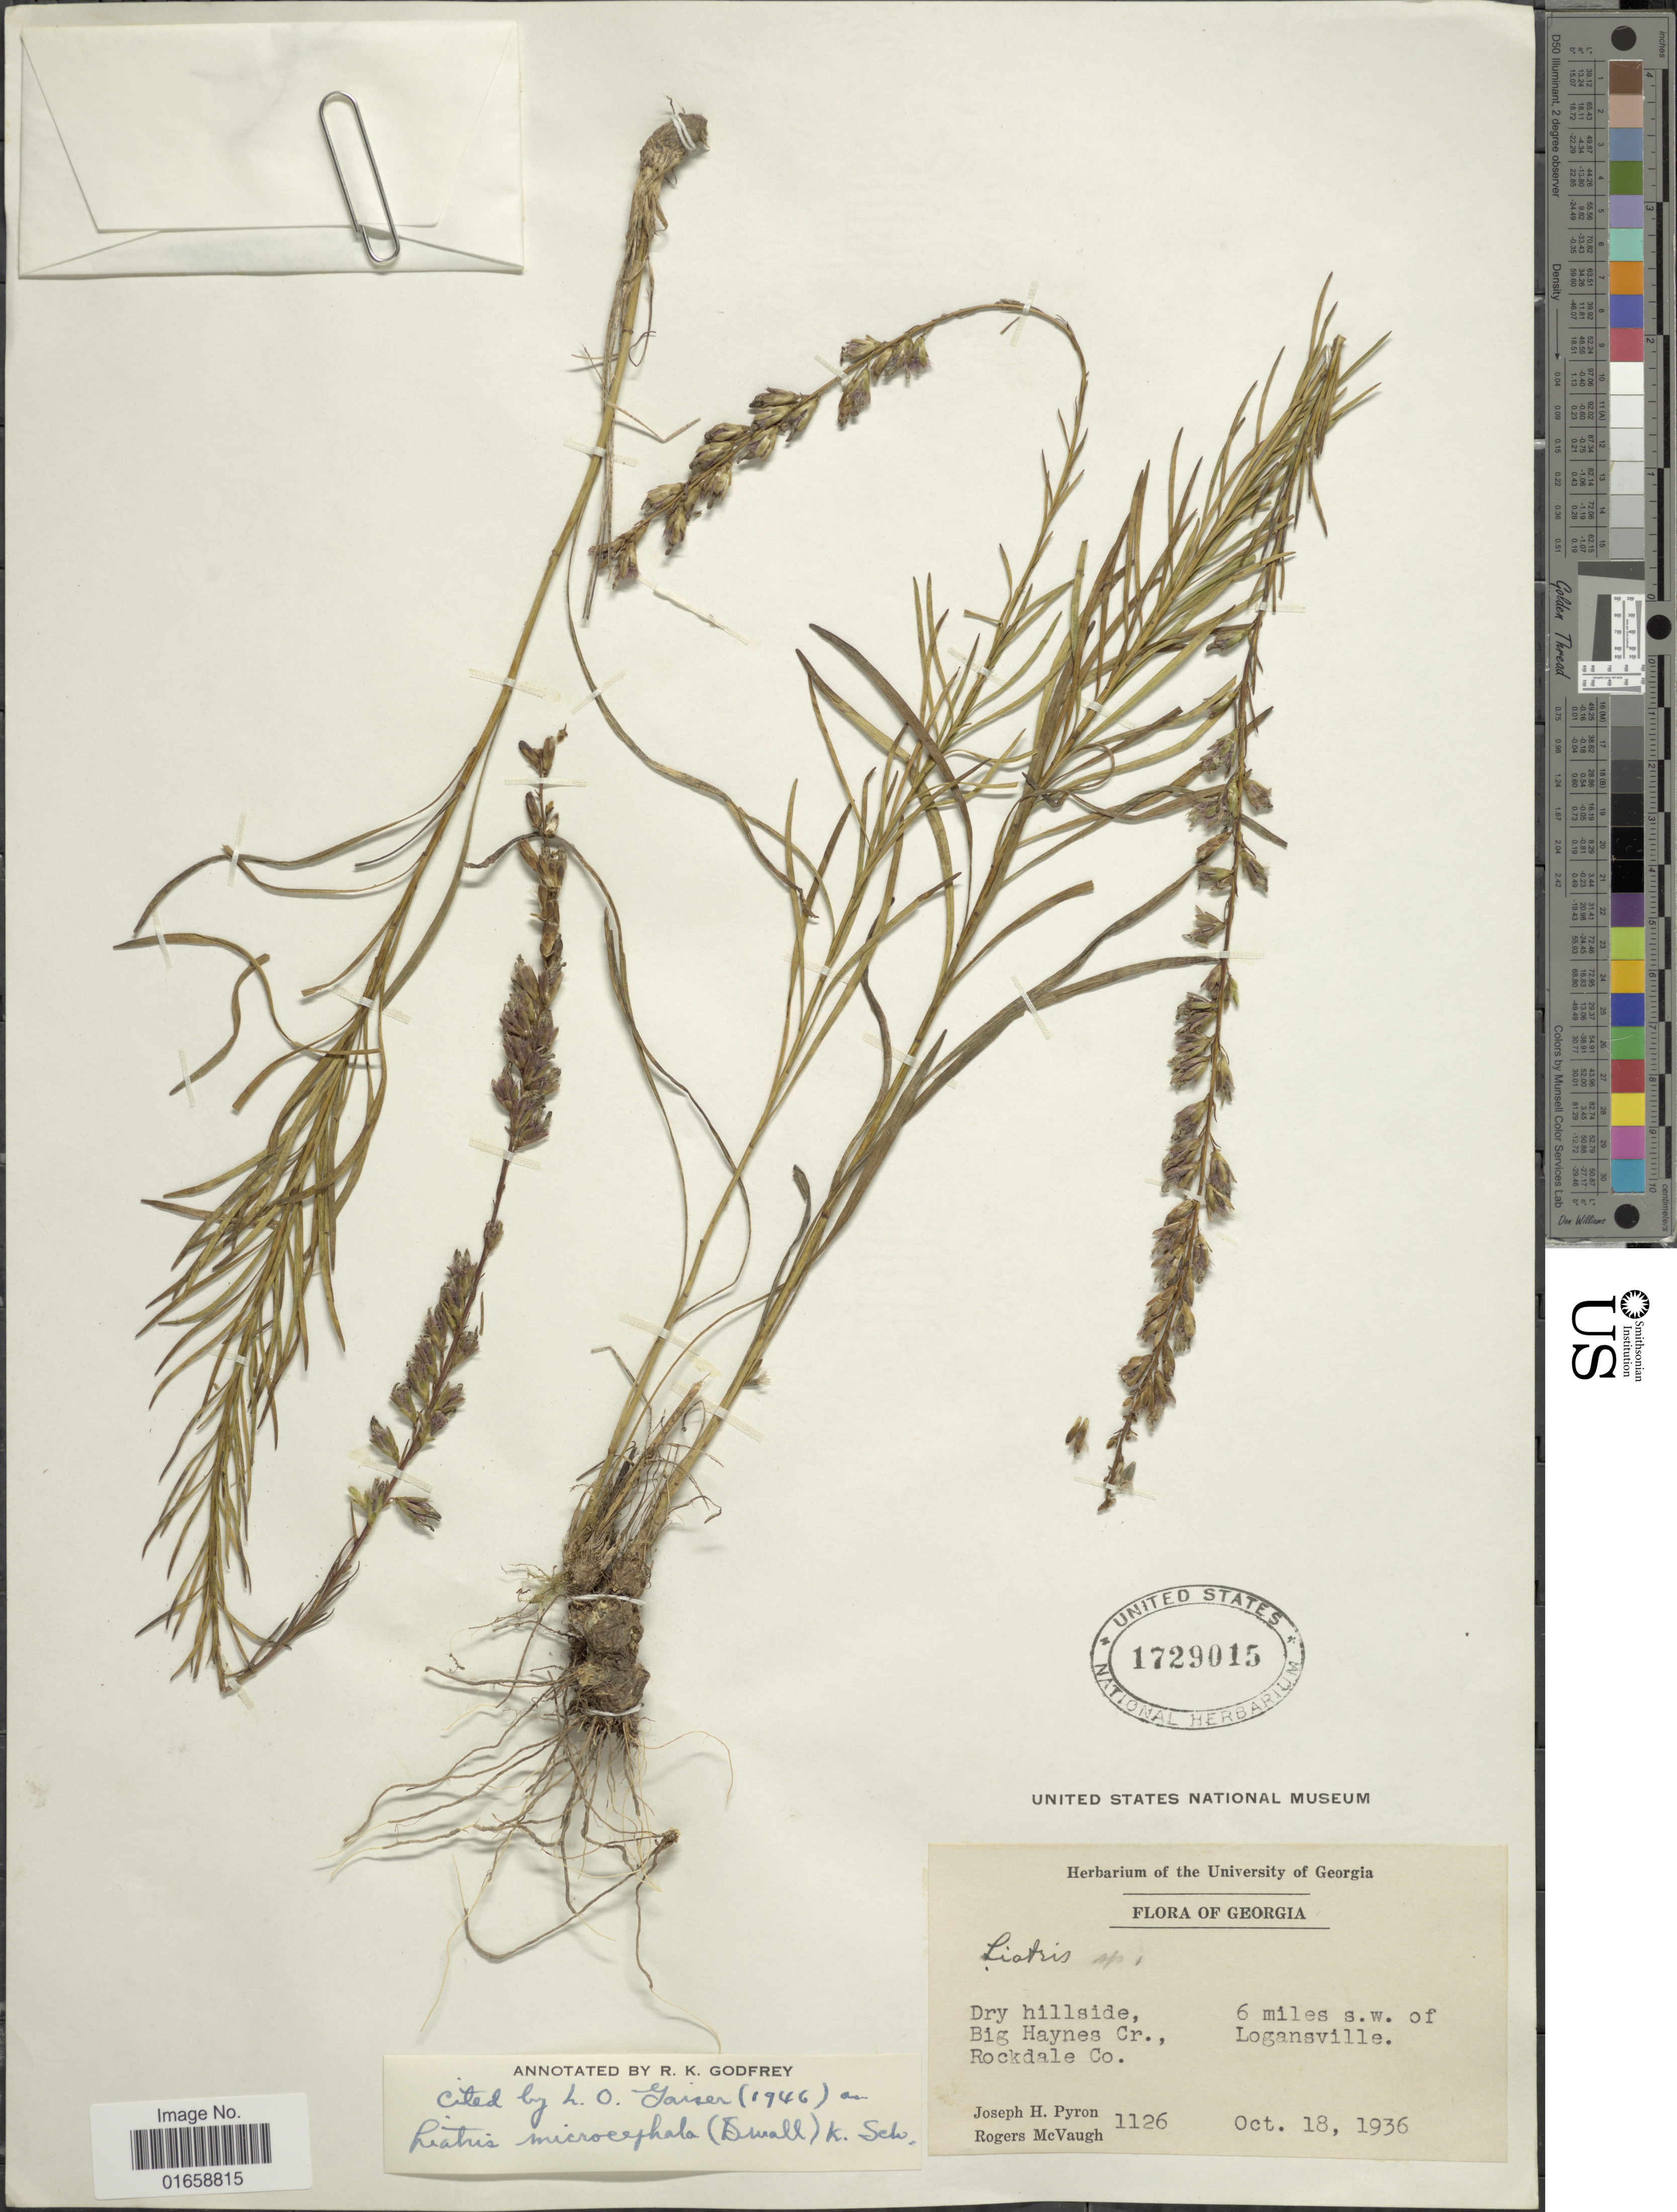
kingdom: Plantae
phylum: Tracheophyta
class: Magnoliopsida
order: Asterales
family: Asteraceae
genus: Liatris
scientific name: Liatris microcephala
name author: (Small) K. Schum.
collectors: J. H. Pyron & R. McVaugh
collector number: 1126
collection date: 1936-10-18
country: United States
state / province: Georgia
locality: Dry Hillside, Big Haynes Cr., Rockdale Co., 6 miles s.w. of Logansville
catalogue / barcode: US 1729015